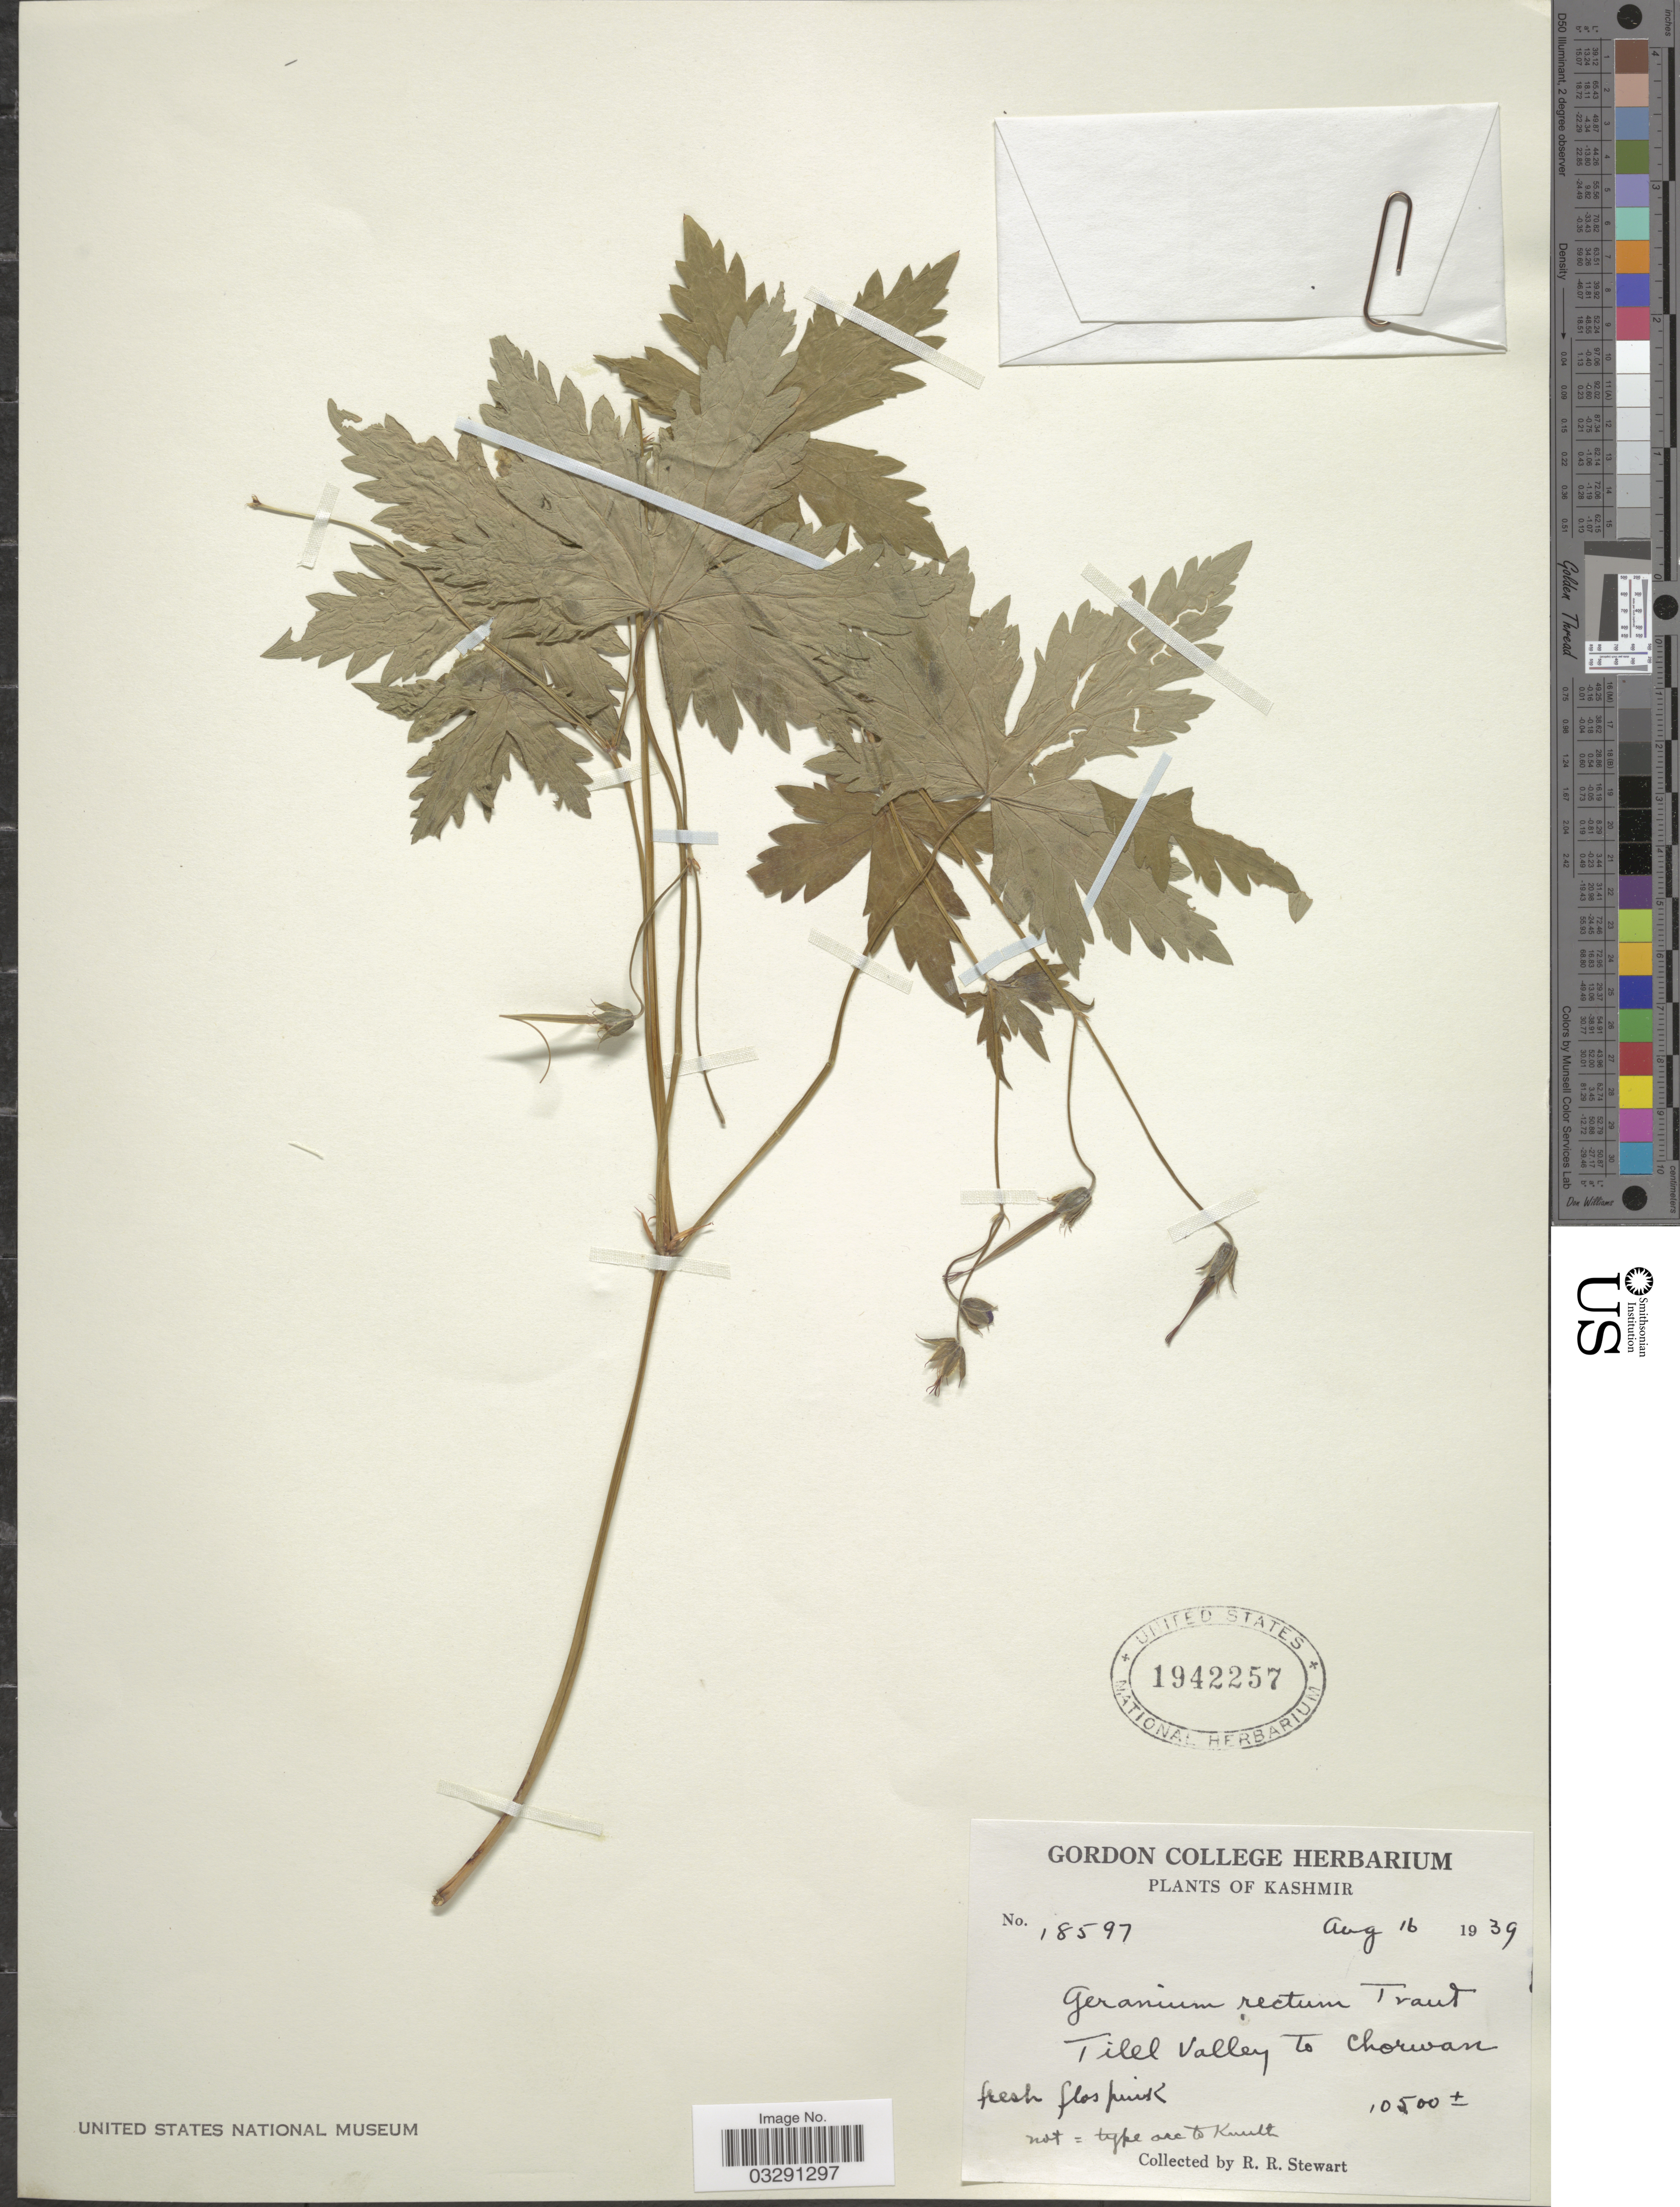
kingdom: Plantae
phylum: Tracheophyta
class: Magnoliopsida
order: Geraniales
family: Geraniaceae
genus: Geranium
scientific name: Geranium rubifolium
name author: Lindl.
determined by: Aedo, C.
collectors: R. Stewart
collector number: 18597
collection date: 1939-08-16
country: India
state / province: Jammu and Kashmir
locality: Kashmir, Tilel Valley to Chorwan.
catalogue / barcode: US 1942257